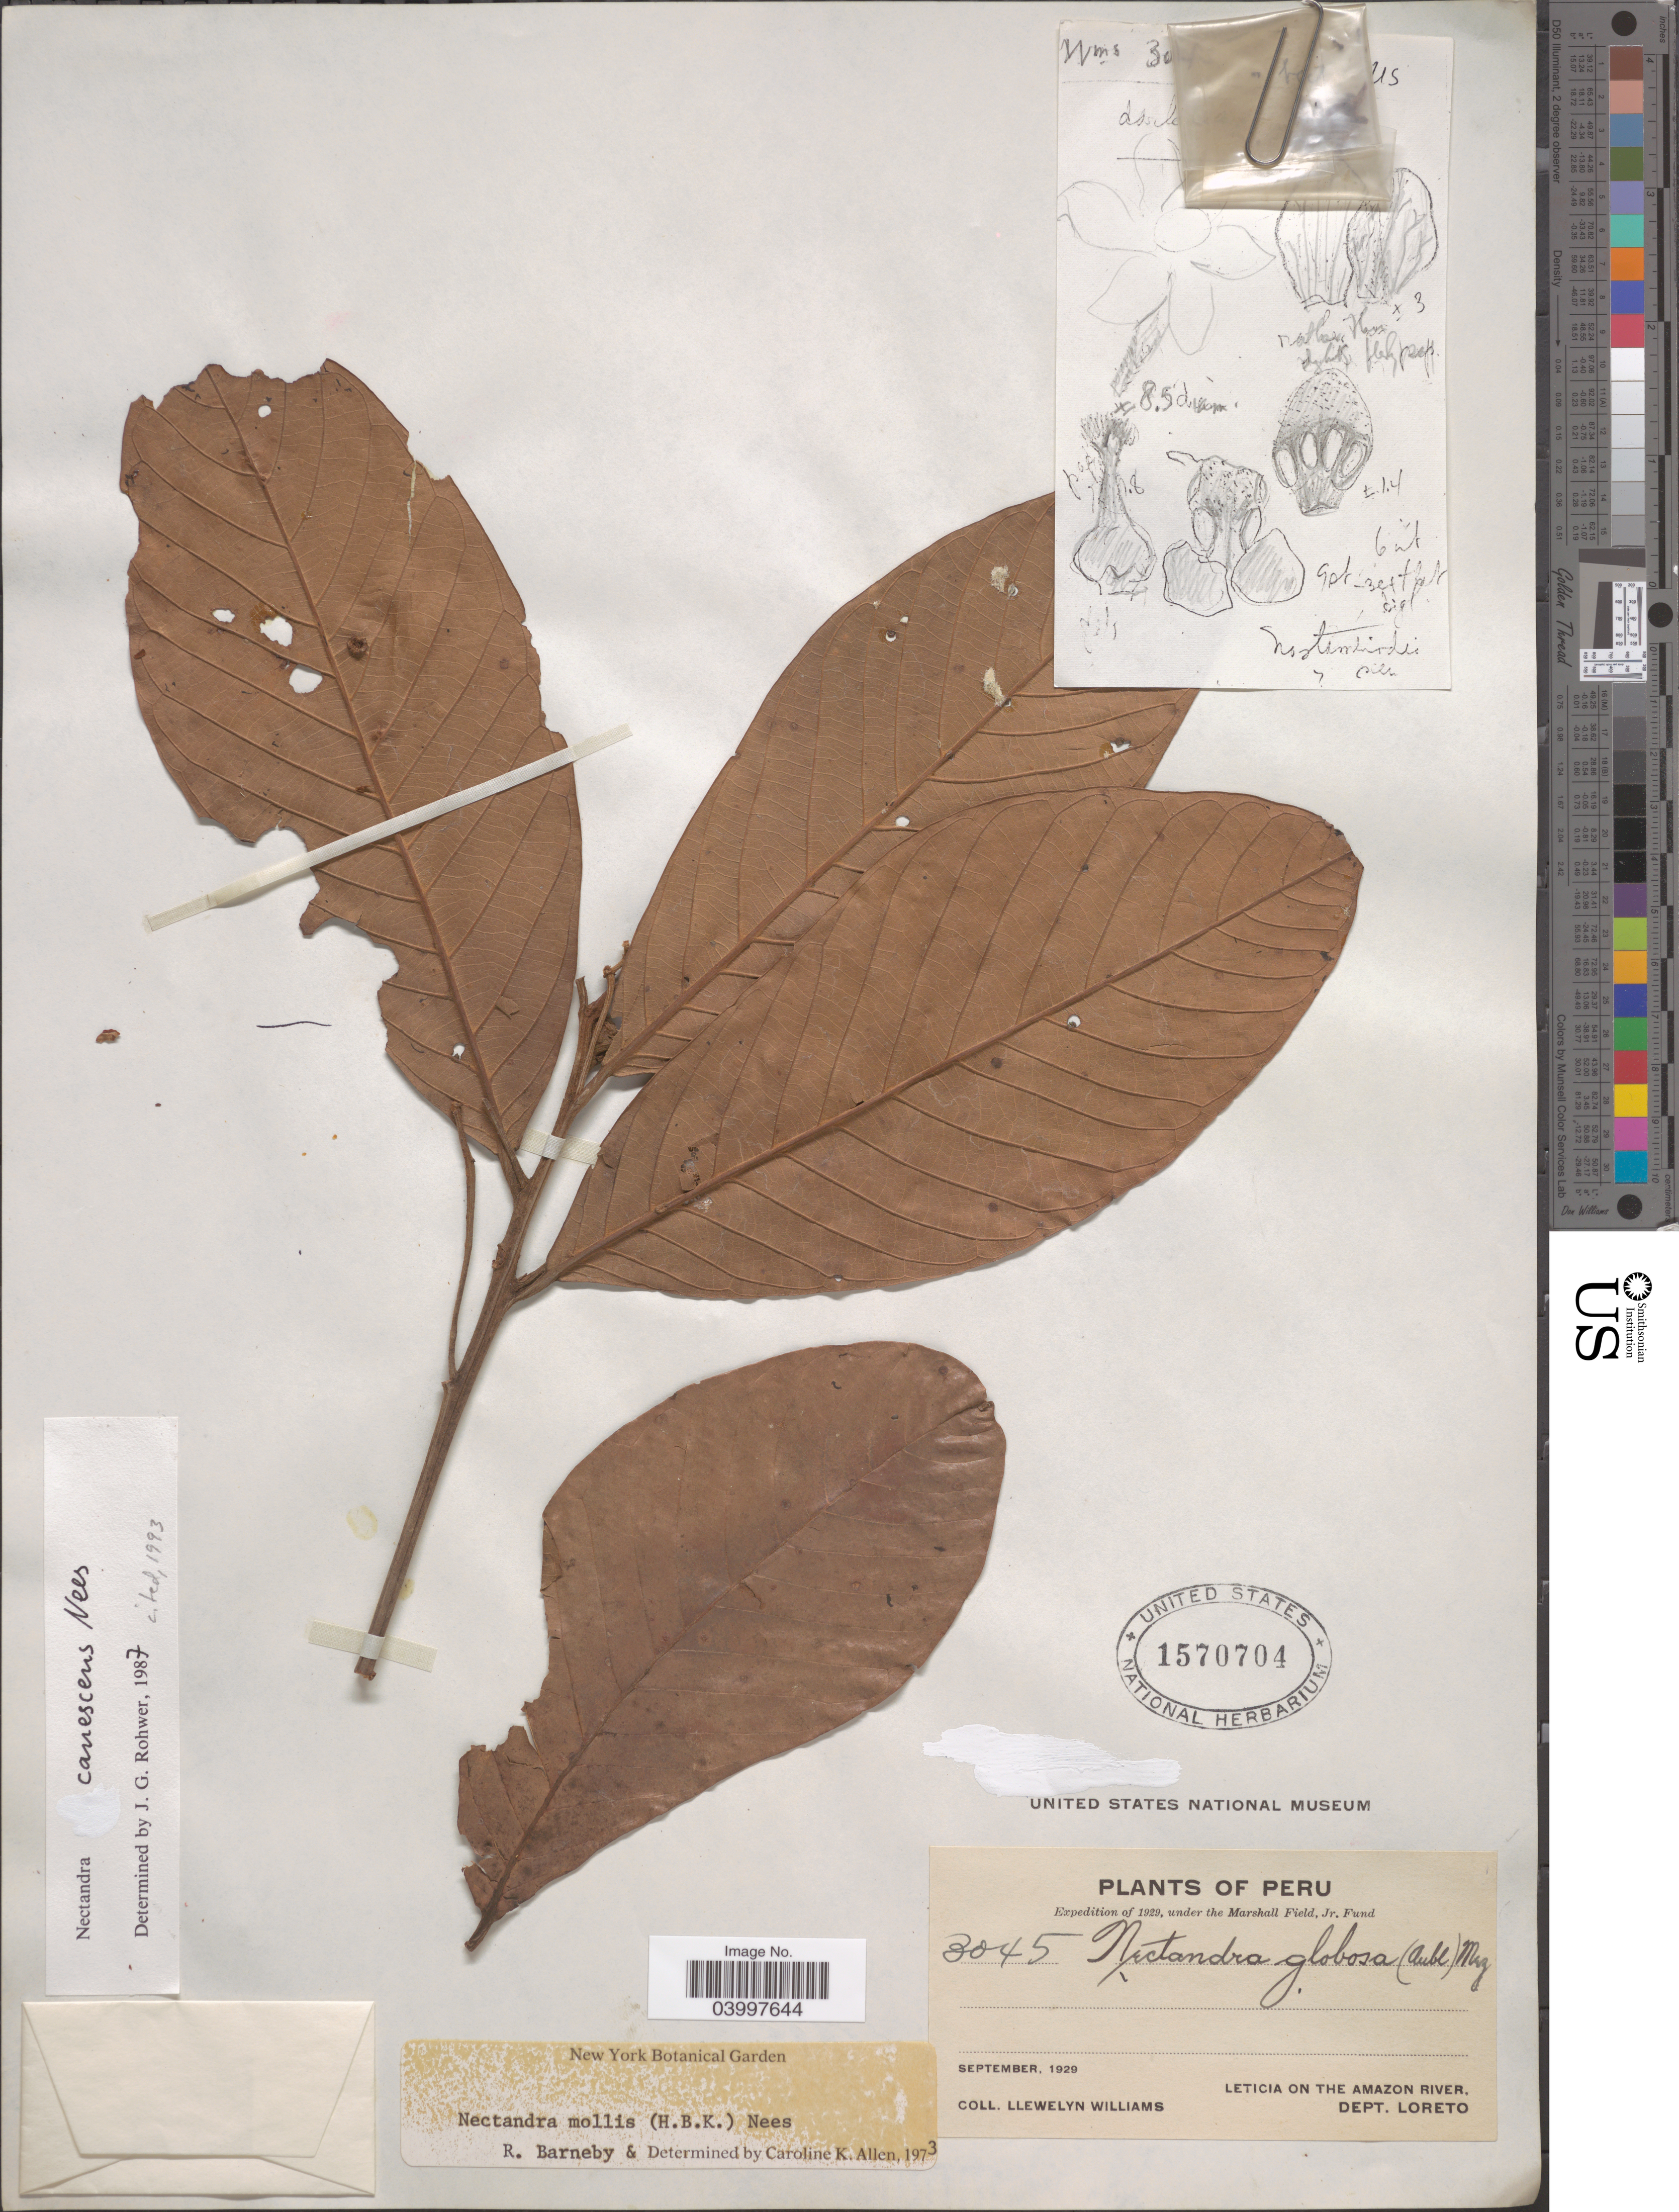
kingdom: Plantae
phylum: Tracheophyta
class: Magnoliopsida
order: Laurales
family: Lauraceae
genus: Nectandra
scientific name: Nectandra canescens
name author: Nees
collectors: Ll. Williams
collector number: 3045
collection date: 1929-09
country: Peru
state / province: Loreto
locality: Leticia on the Amazon River. Dept. Loreto.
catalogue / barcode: US 1570704